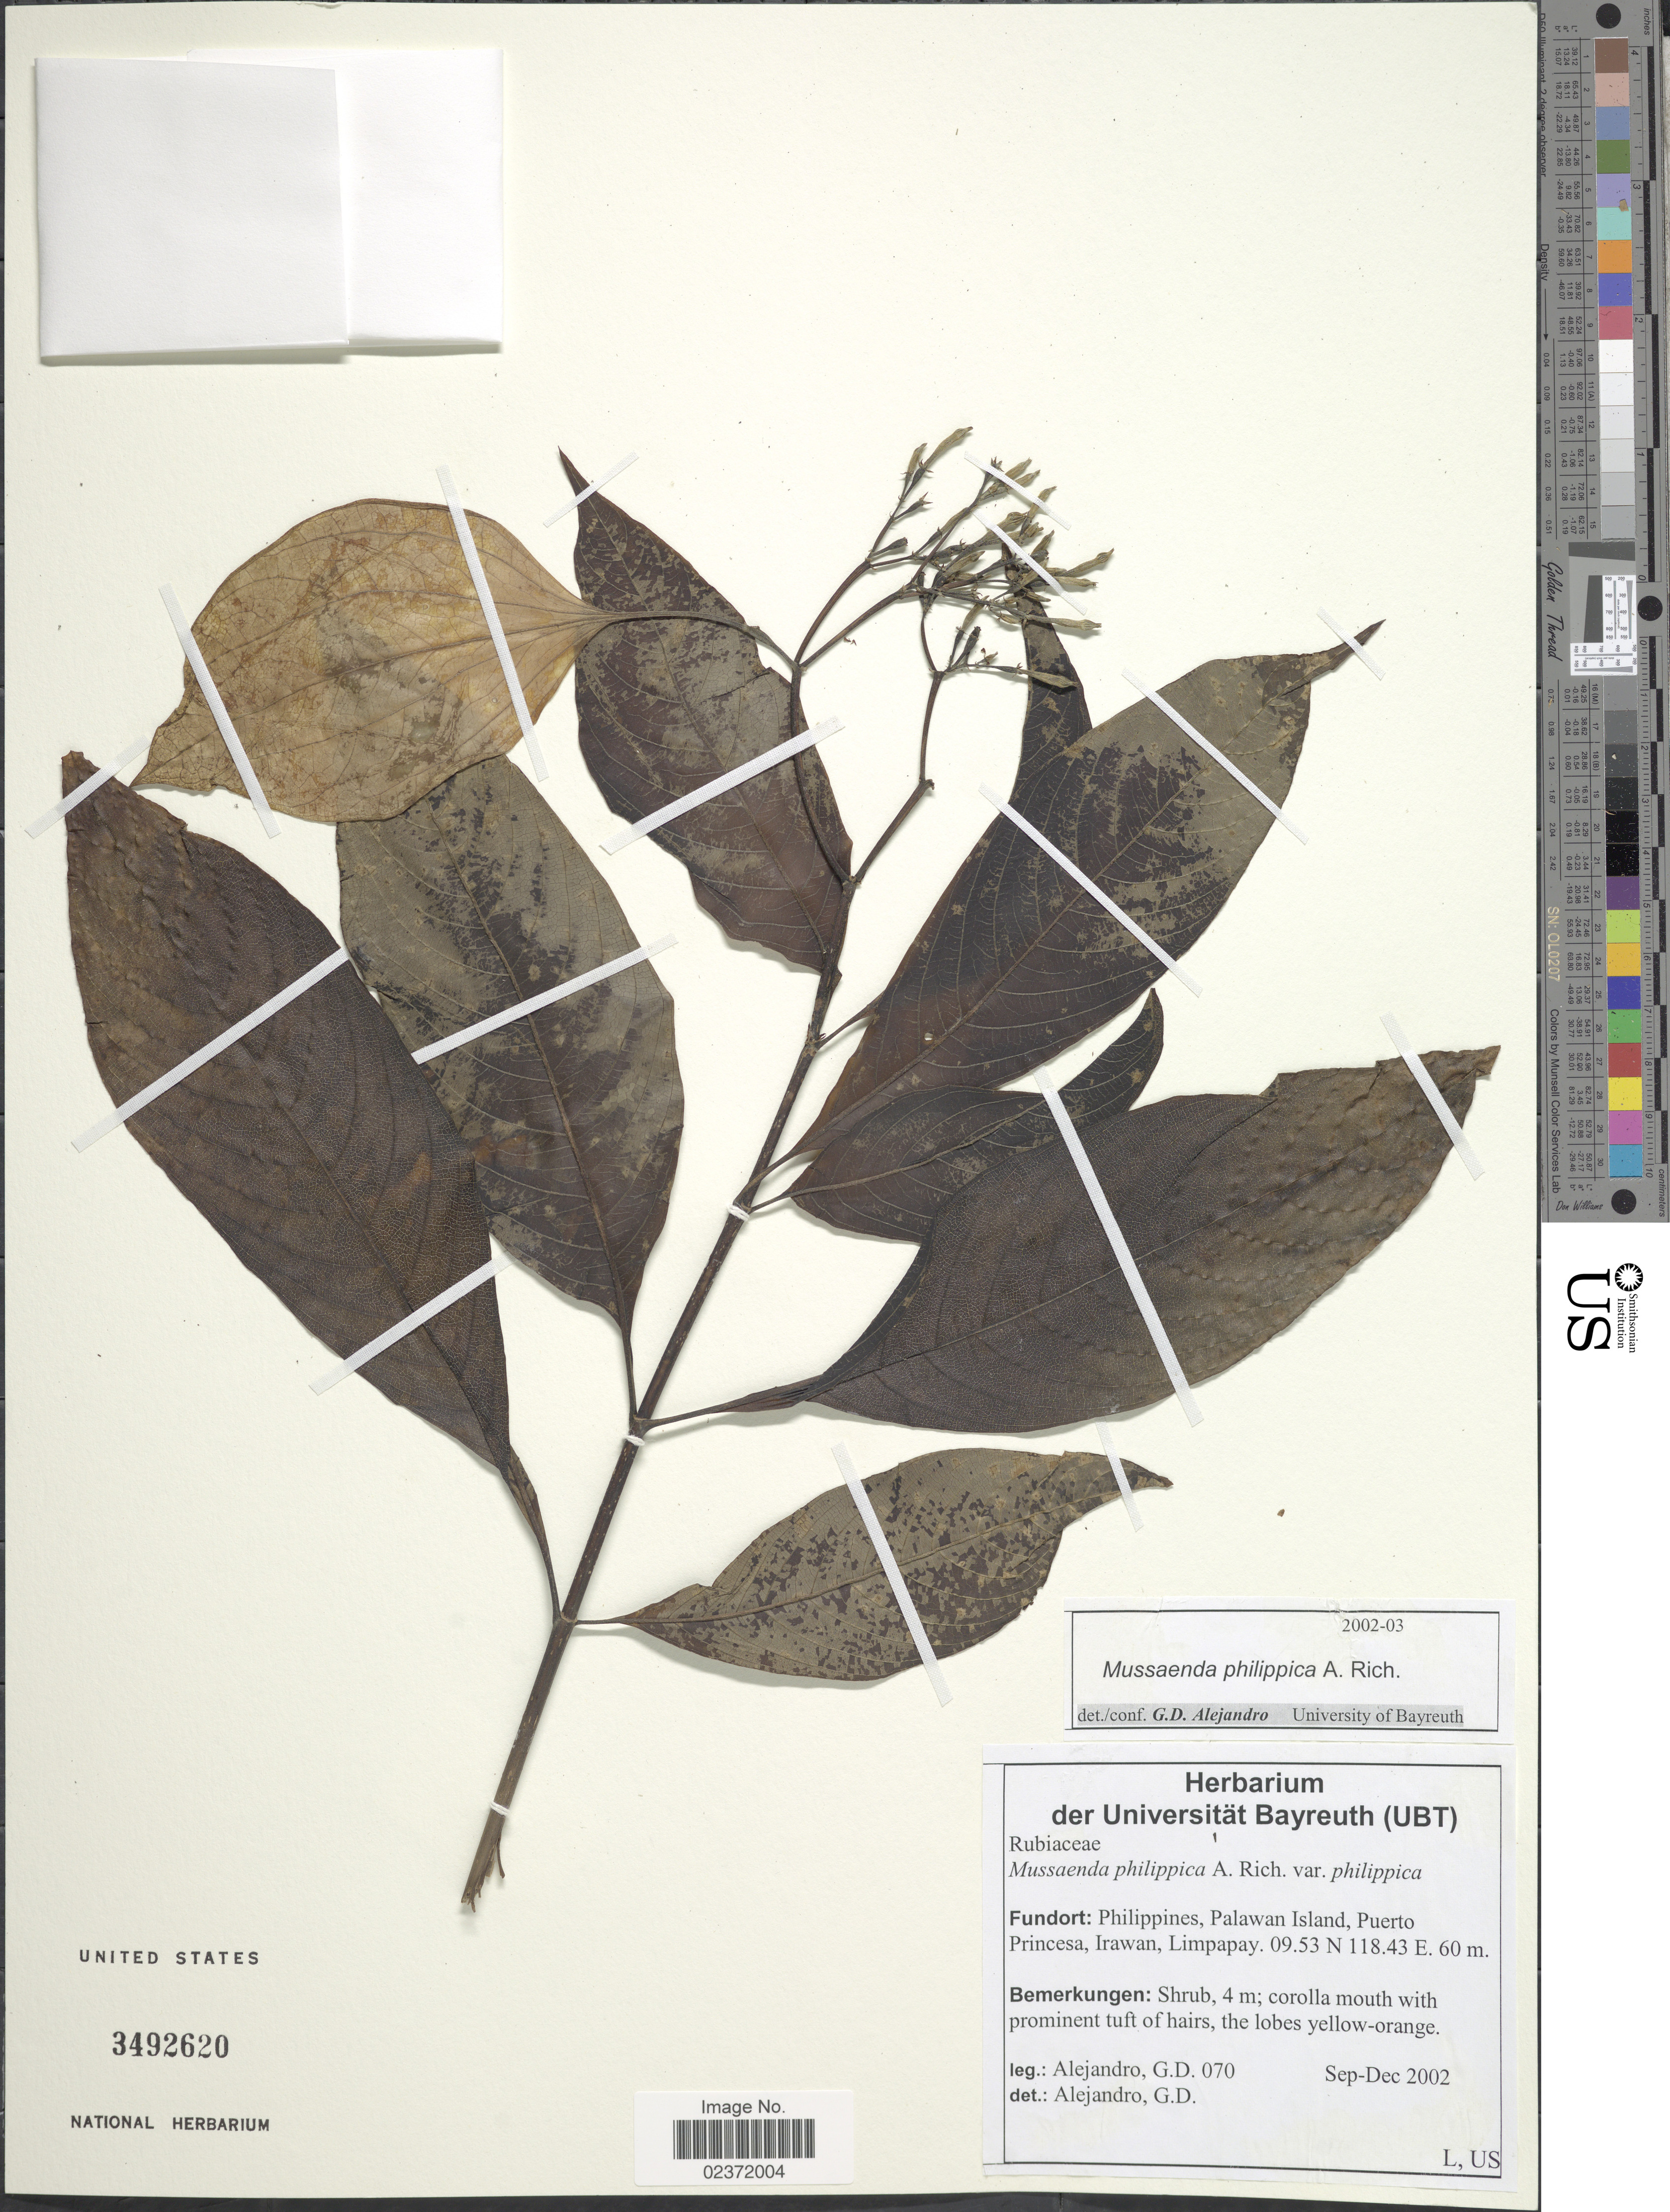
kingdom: Plantae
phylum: Tracheophyta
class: Magnoliopsida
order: Gentianales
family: Rubiaceae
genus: Mussaenda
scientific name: Mussaenda philippica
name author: A. Rich.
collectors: G. J. D. Alejandro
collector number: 070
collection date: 2002-09/2002-12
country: Philippines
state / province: Mimaropa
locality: Palawan Island, Puerto Princesa, Limpapay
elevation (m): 60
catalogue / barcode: US 3492620